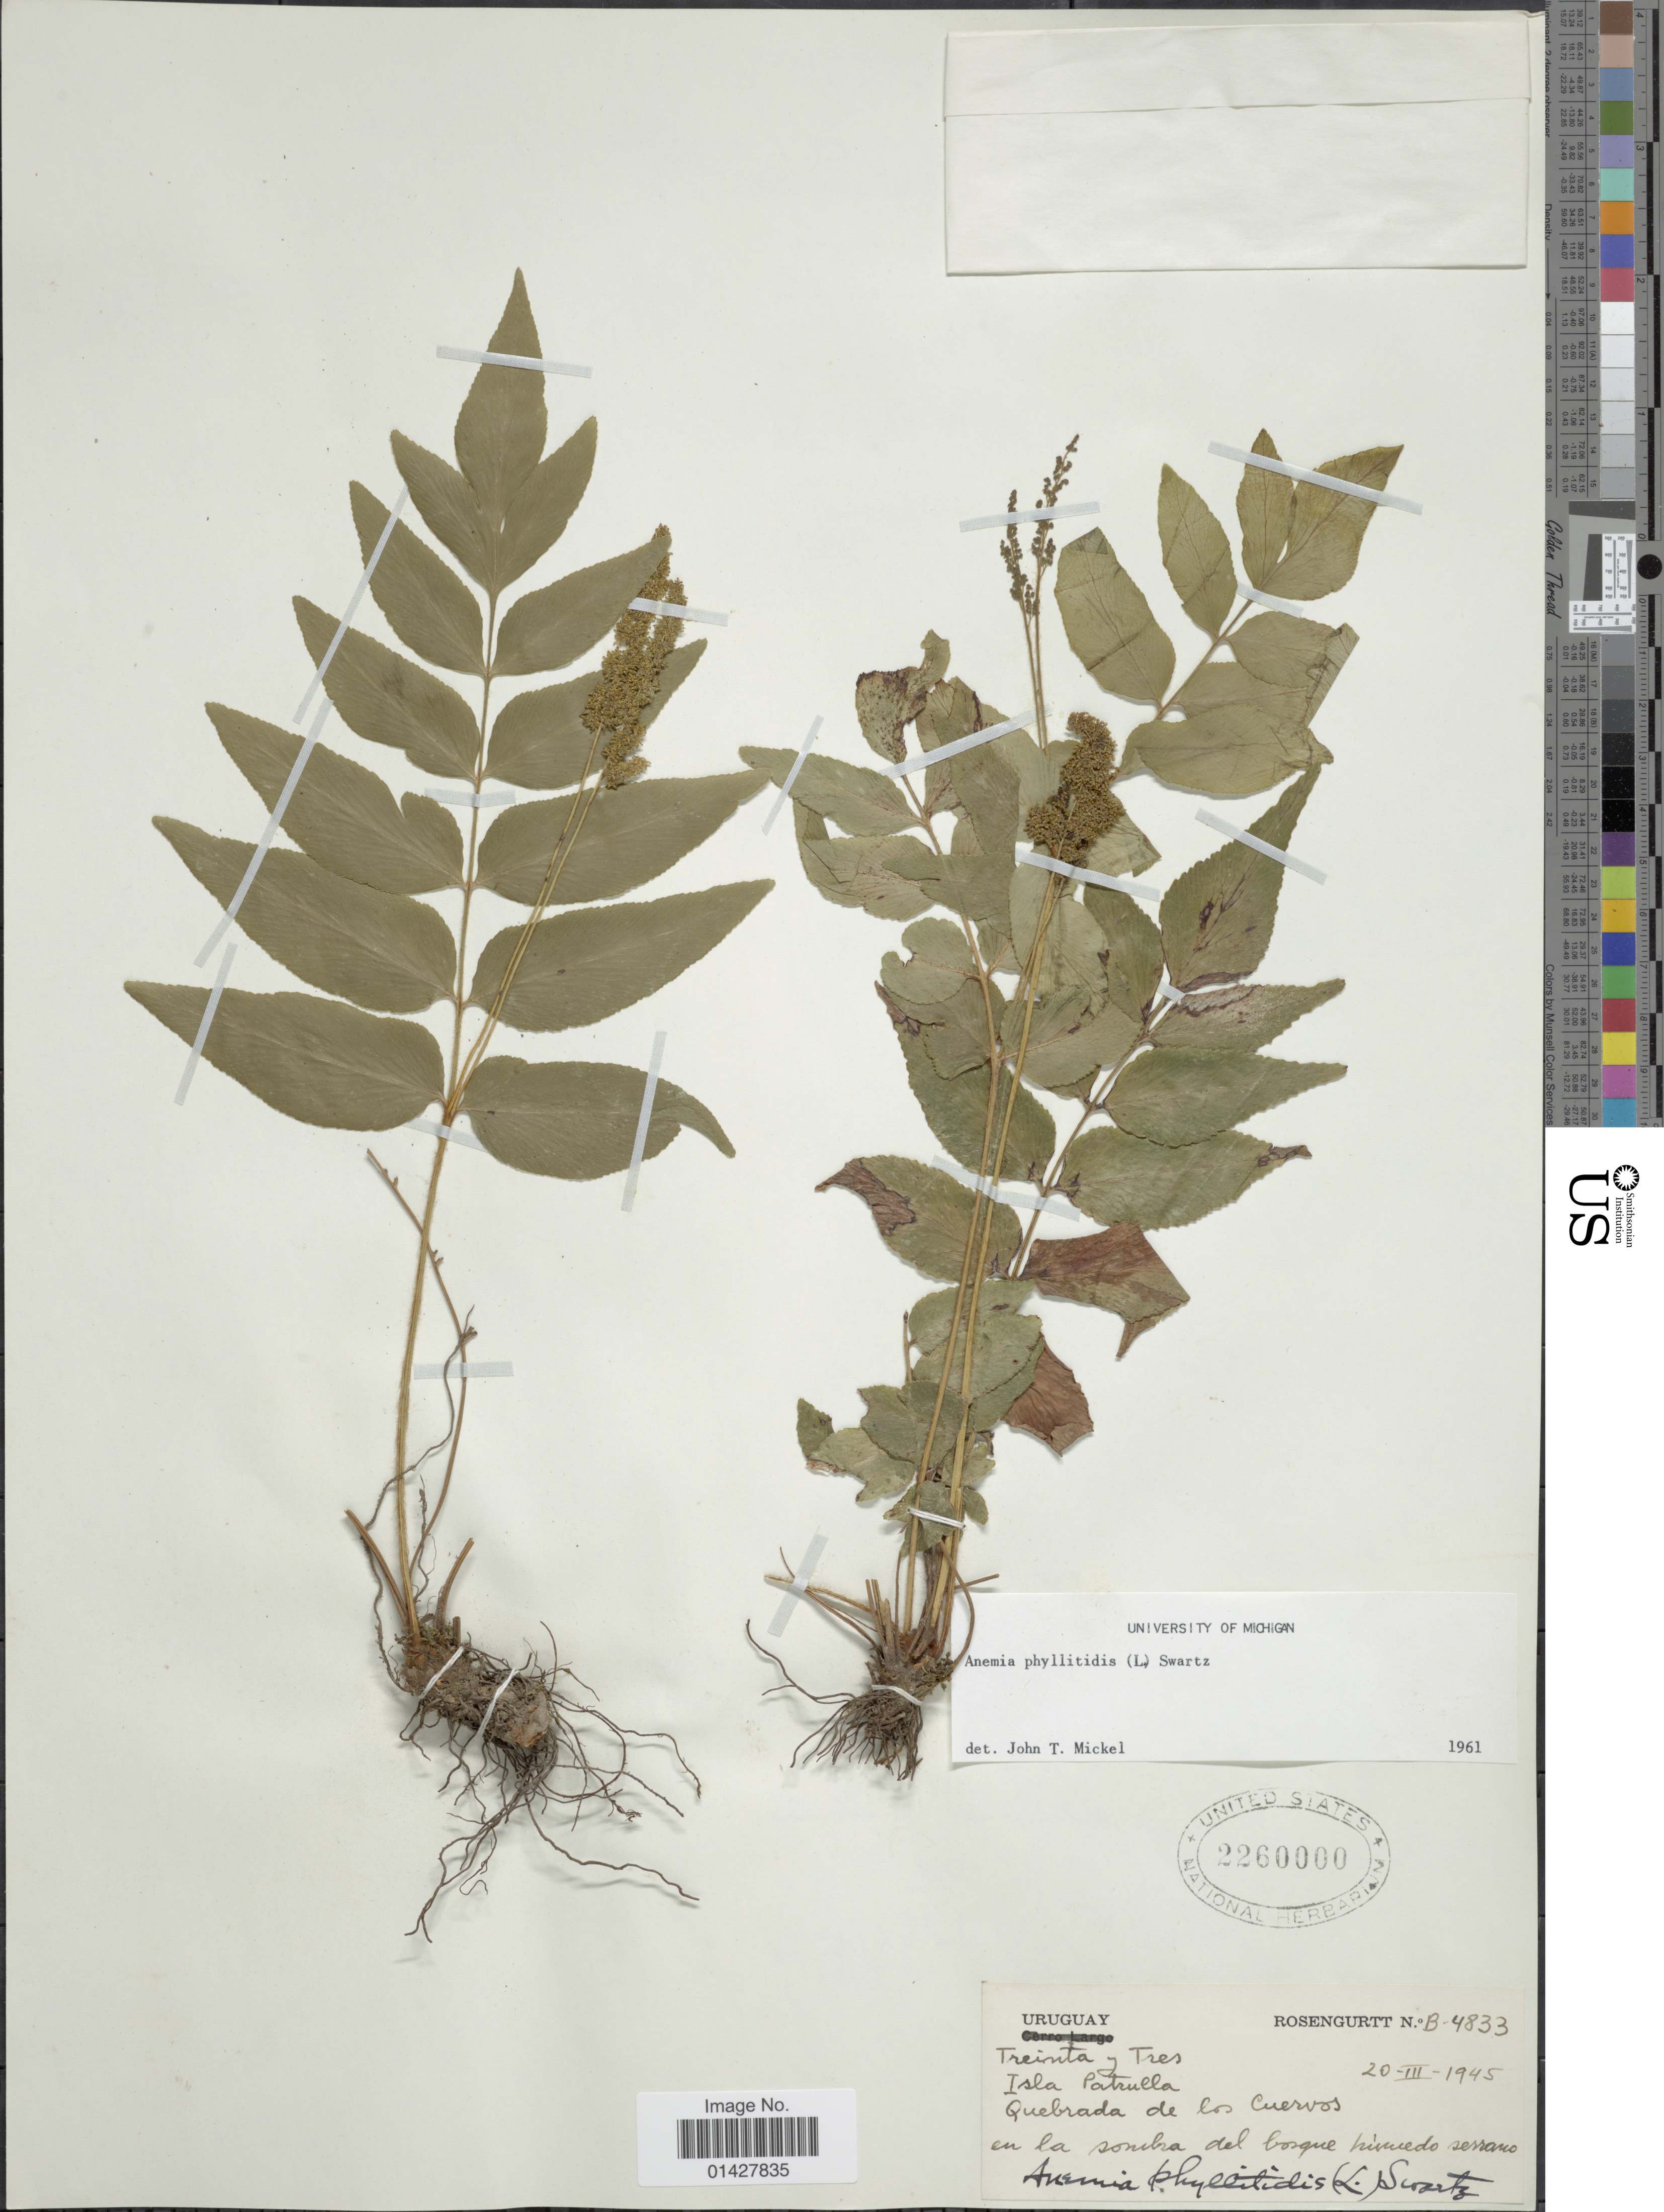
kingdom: Plantae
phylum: Tracheophyta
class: Polypodiopsida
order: Schizaeales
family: Anemiaceae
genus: Anemia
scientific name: Anemia phyllitidis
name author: (L.) Sw.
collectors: Rosengurtt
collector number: B-4833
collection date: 1945-03-20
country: Uruguay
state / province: Treinta y Tres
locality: Isla Patrulla, Quebrada de los Cuervos en la sombra del bosque húmedo serrano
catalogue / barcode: US 2260000